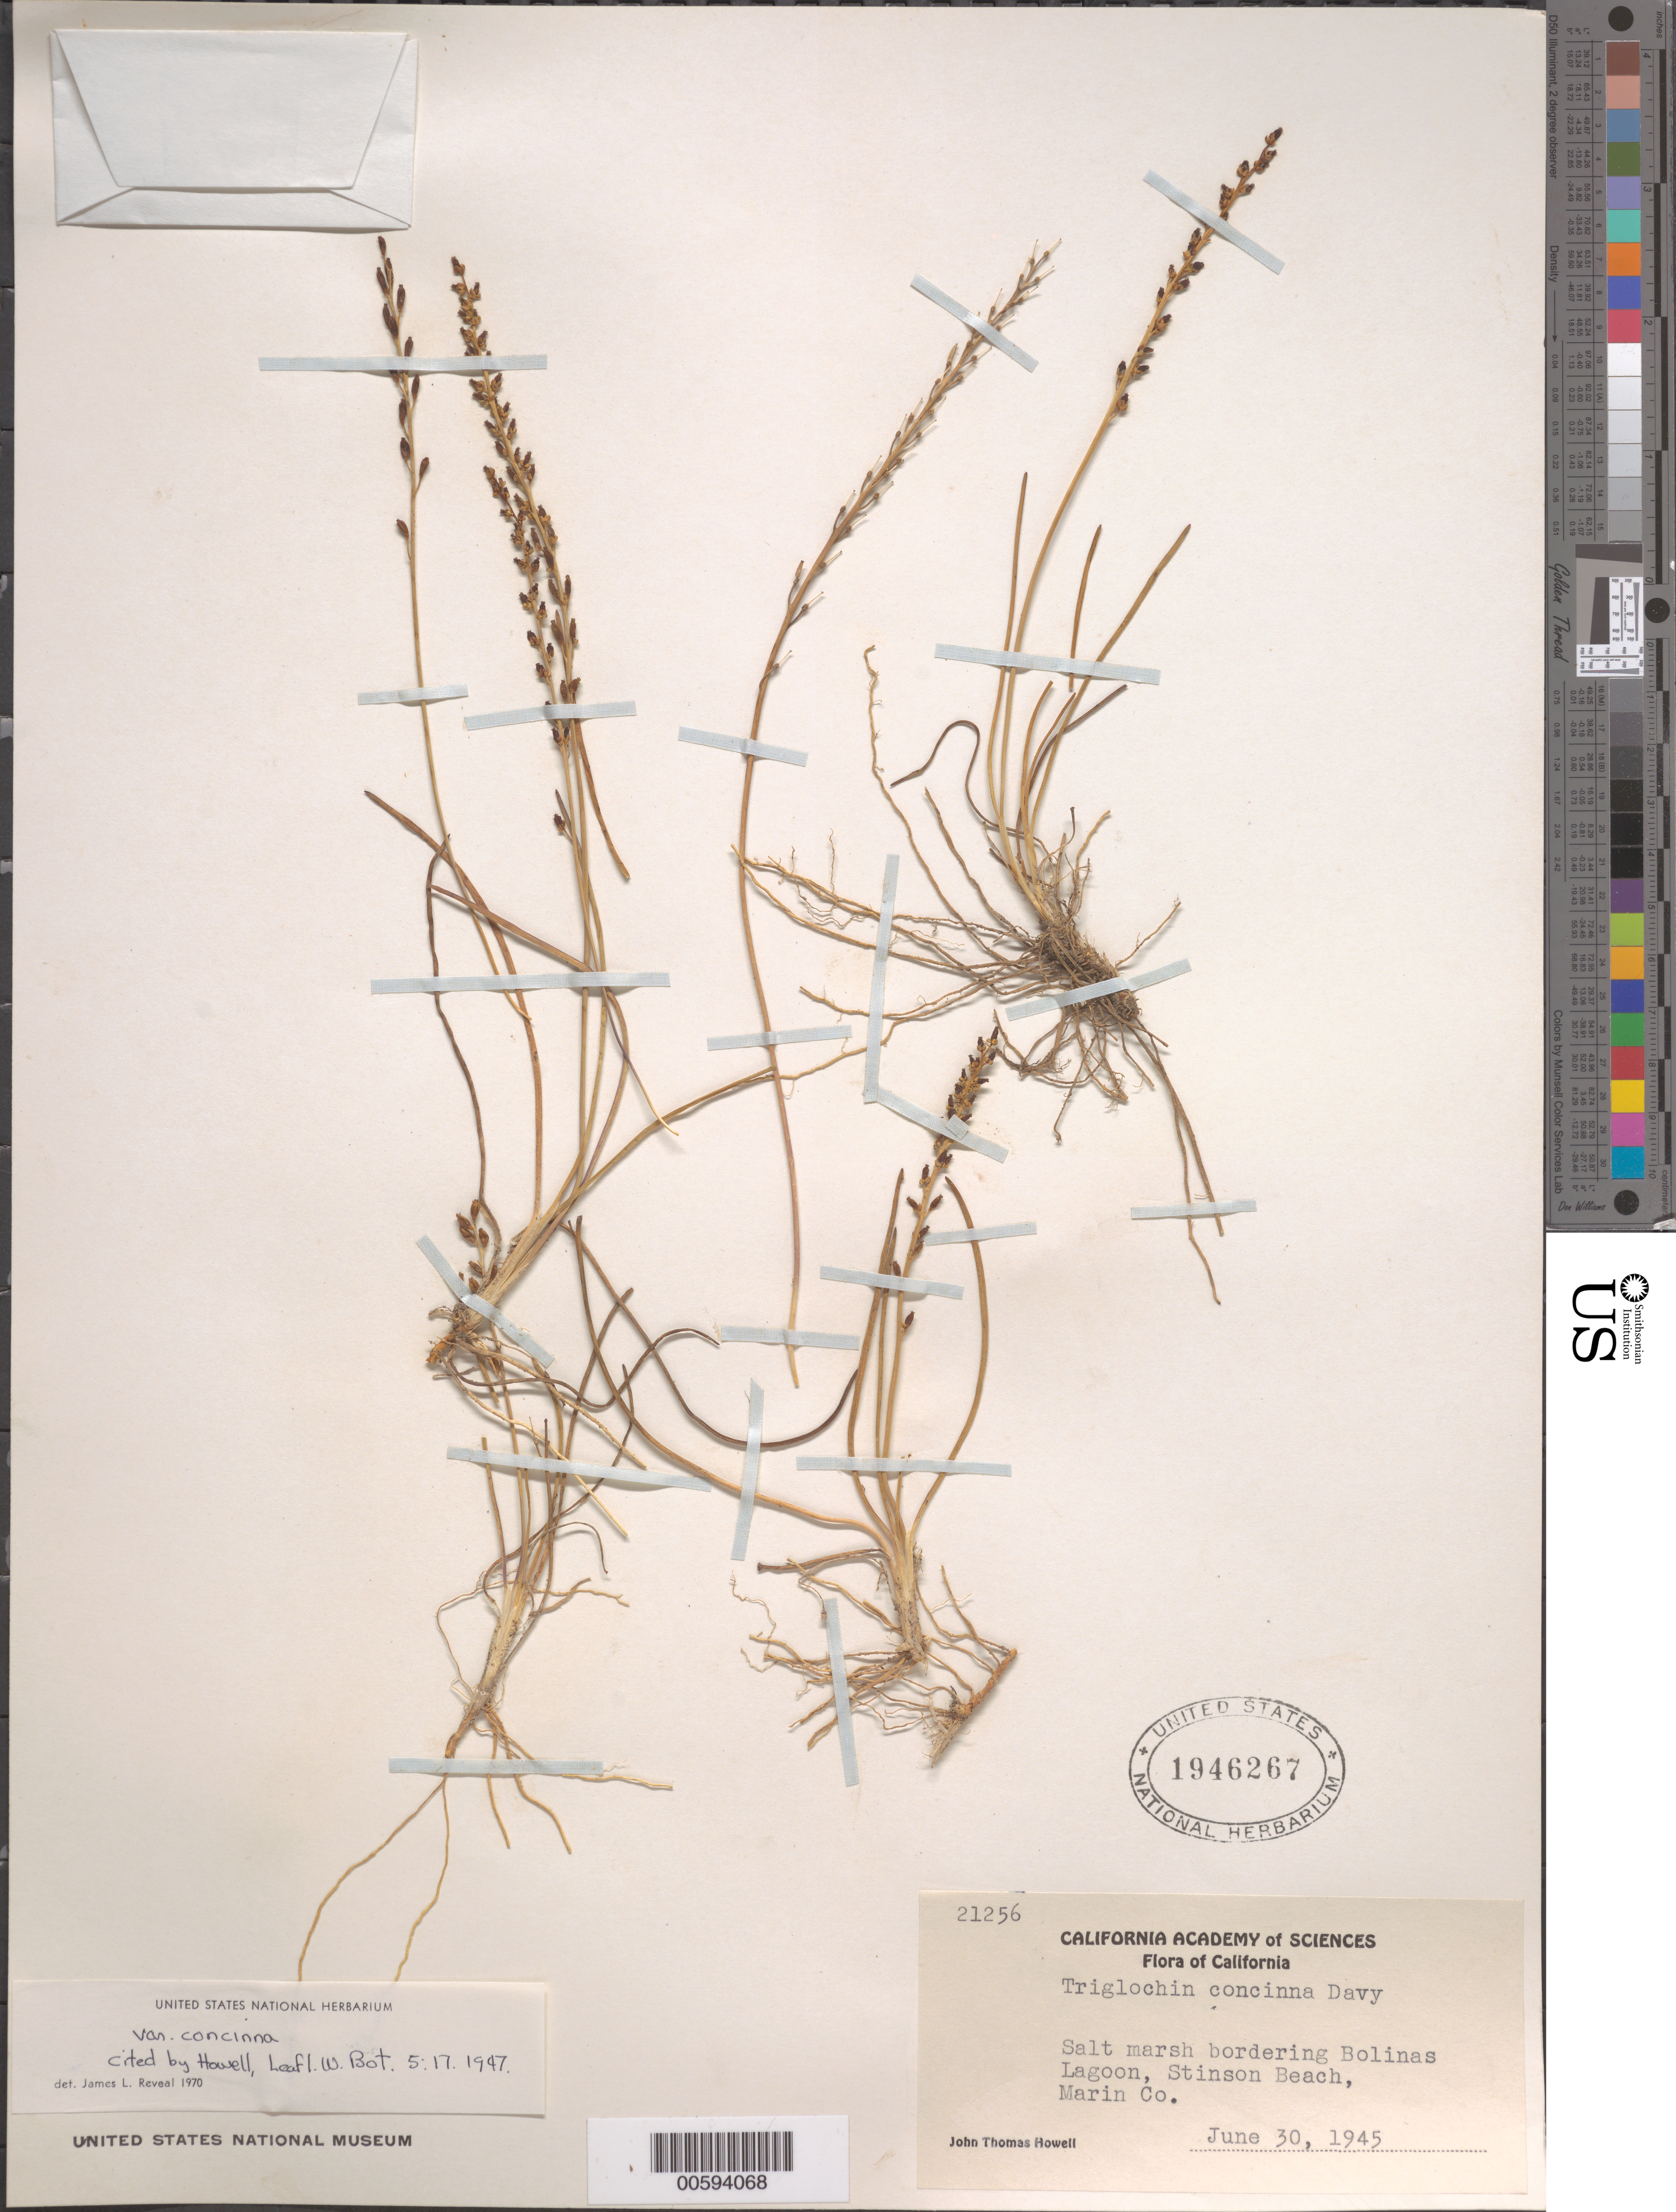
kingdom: Plantae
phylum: Tracheophyta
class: Liliopsida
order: Alismatales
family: Juncaginaceae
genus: Triglochin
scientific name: Triglochin concinna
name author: Davy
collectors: J. T. Howell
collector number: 21256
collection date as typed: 30 Jun 1945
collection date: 1945-06-30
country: United States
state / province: California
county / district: Marin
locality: Bolinas Lagoon, Stenson Beach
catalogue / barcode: US 1946267